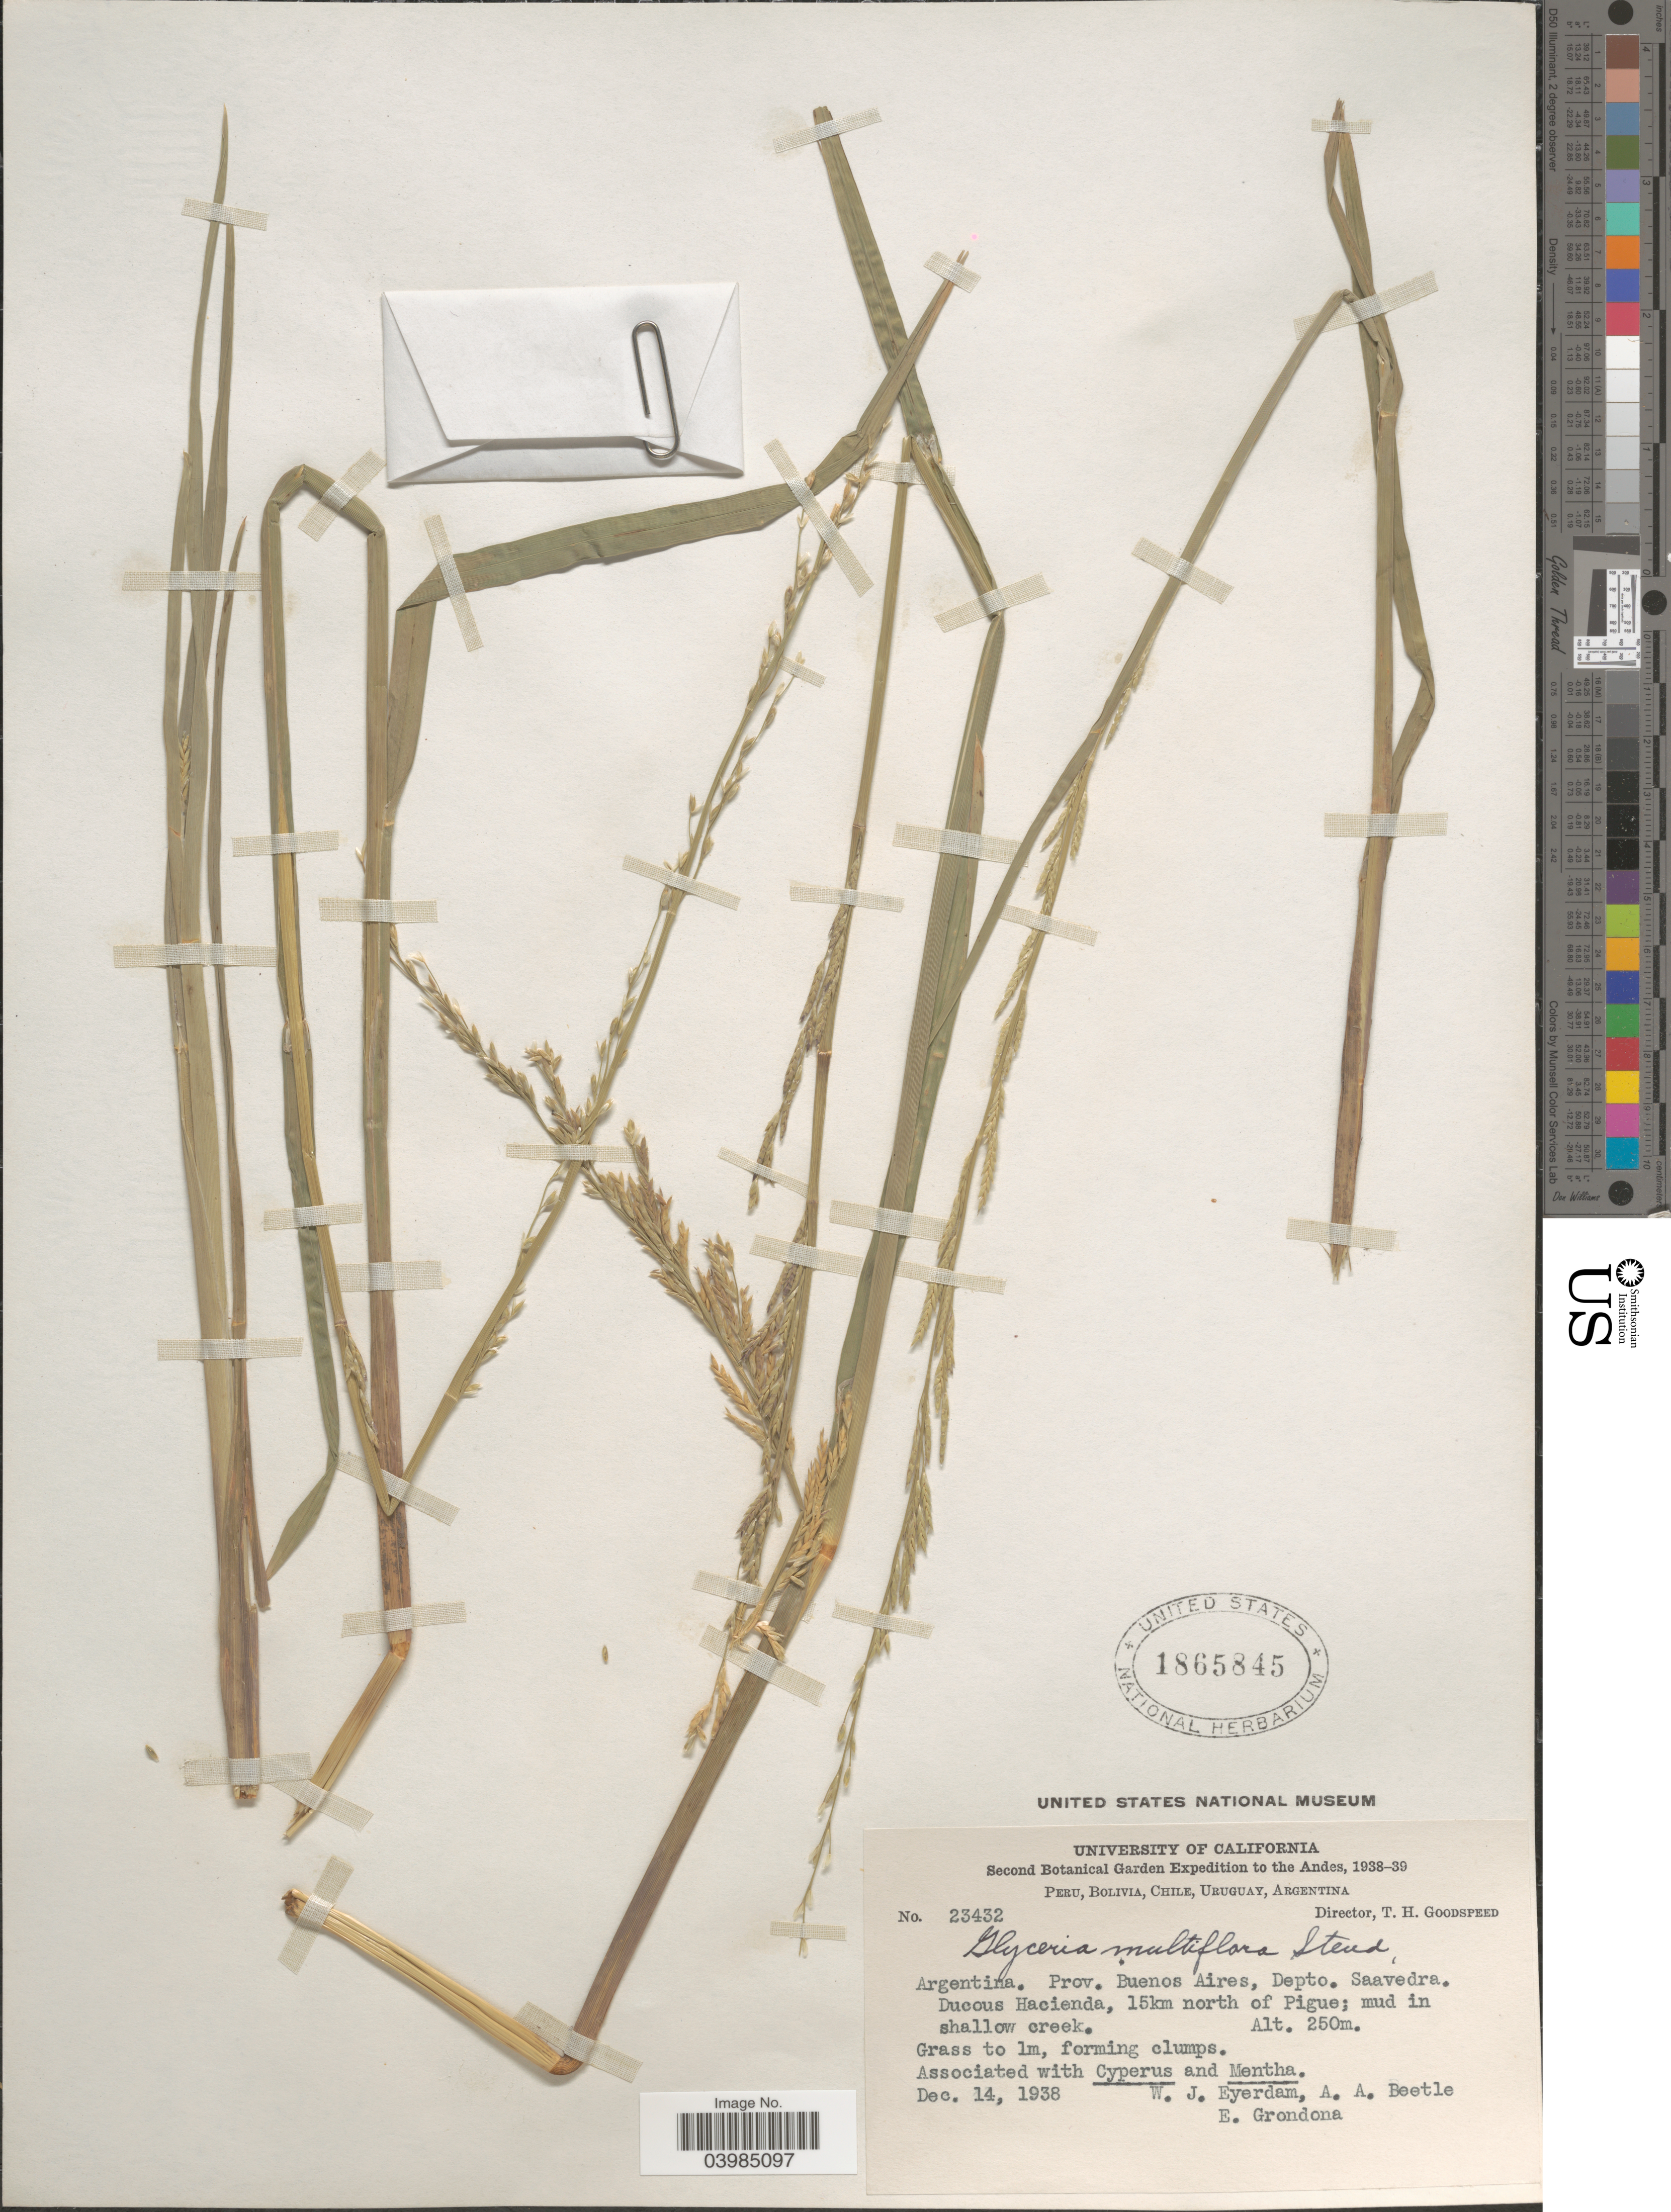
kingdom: Plantae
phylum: Tracheophyta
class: Liliopsida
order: Poales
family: Poaceae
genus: Glyceria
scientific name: Glyceria multiflora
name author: Steud.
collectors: W. J. Eyerdam, A. A. Beetle & E. Grondona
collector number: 23432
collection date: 1938-12-14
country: Argentina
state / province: Buenos Aires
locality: Depto. Saavedra. Ducous Hacienda, 15km north of Pigue; mud in shallow creek.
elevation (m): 250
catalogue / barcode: US 1865845